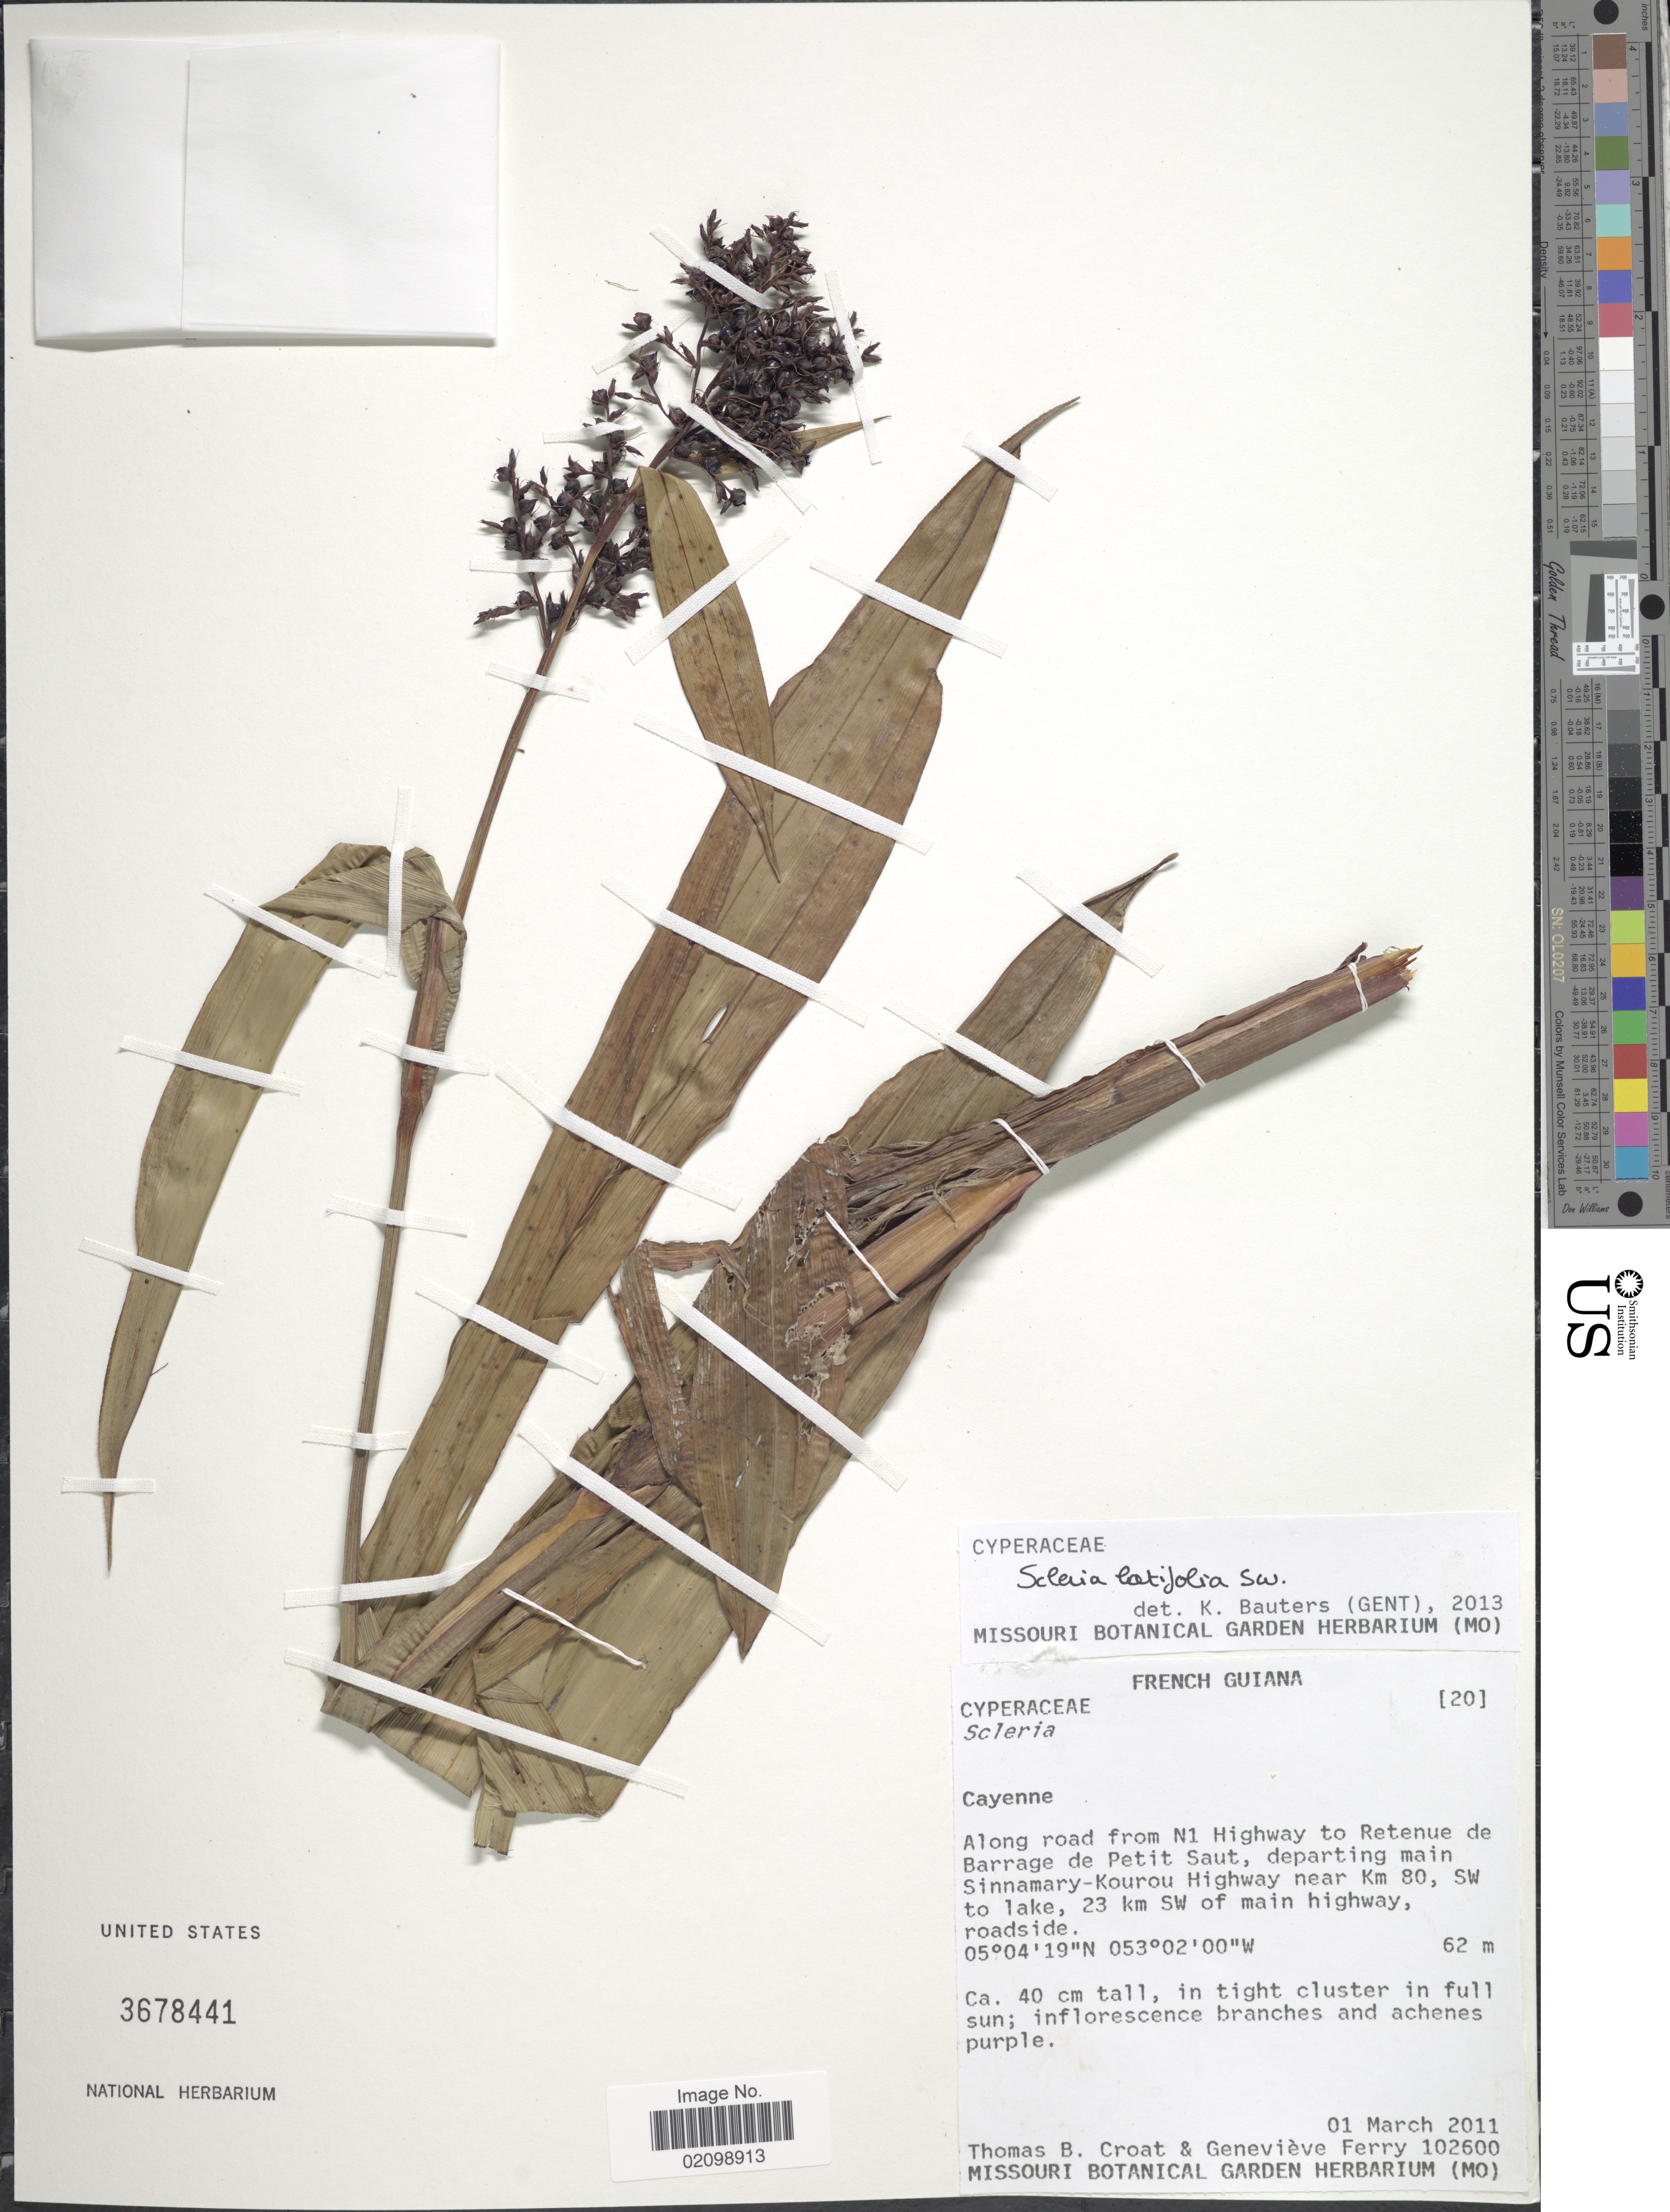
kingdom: Plantae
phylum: Tracheophyta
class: Liliopsida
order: Poales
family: Cyperaceae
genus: Scleria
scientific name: Scleria latifolia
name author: Sw.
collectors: T. B. Croat & G. Ferry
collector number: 102600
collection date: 2011-03-01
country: French Guiana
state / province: Cayenne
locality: Cayenne, Along road from N1 Highway to Retenue de Barrage de Petit Saut, departing main Sinnamray-Kourou Higghway near Km 80, SW to lake, 23 km SW of main highway roadside.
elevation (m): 62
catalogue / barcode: US 3678441